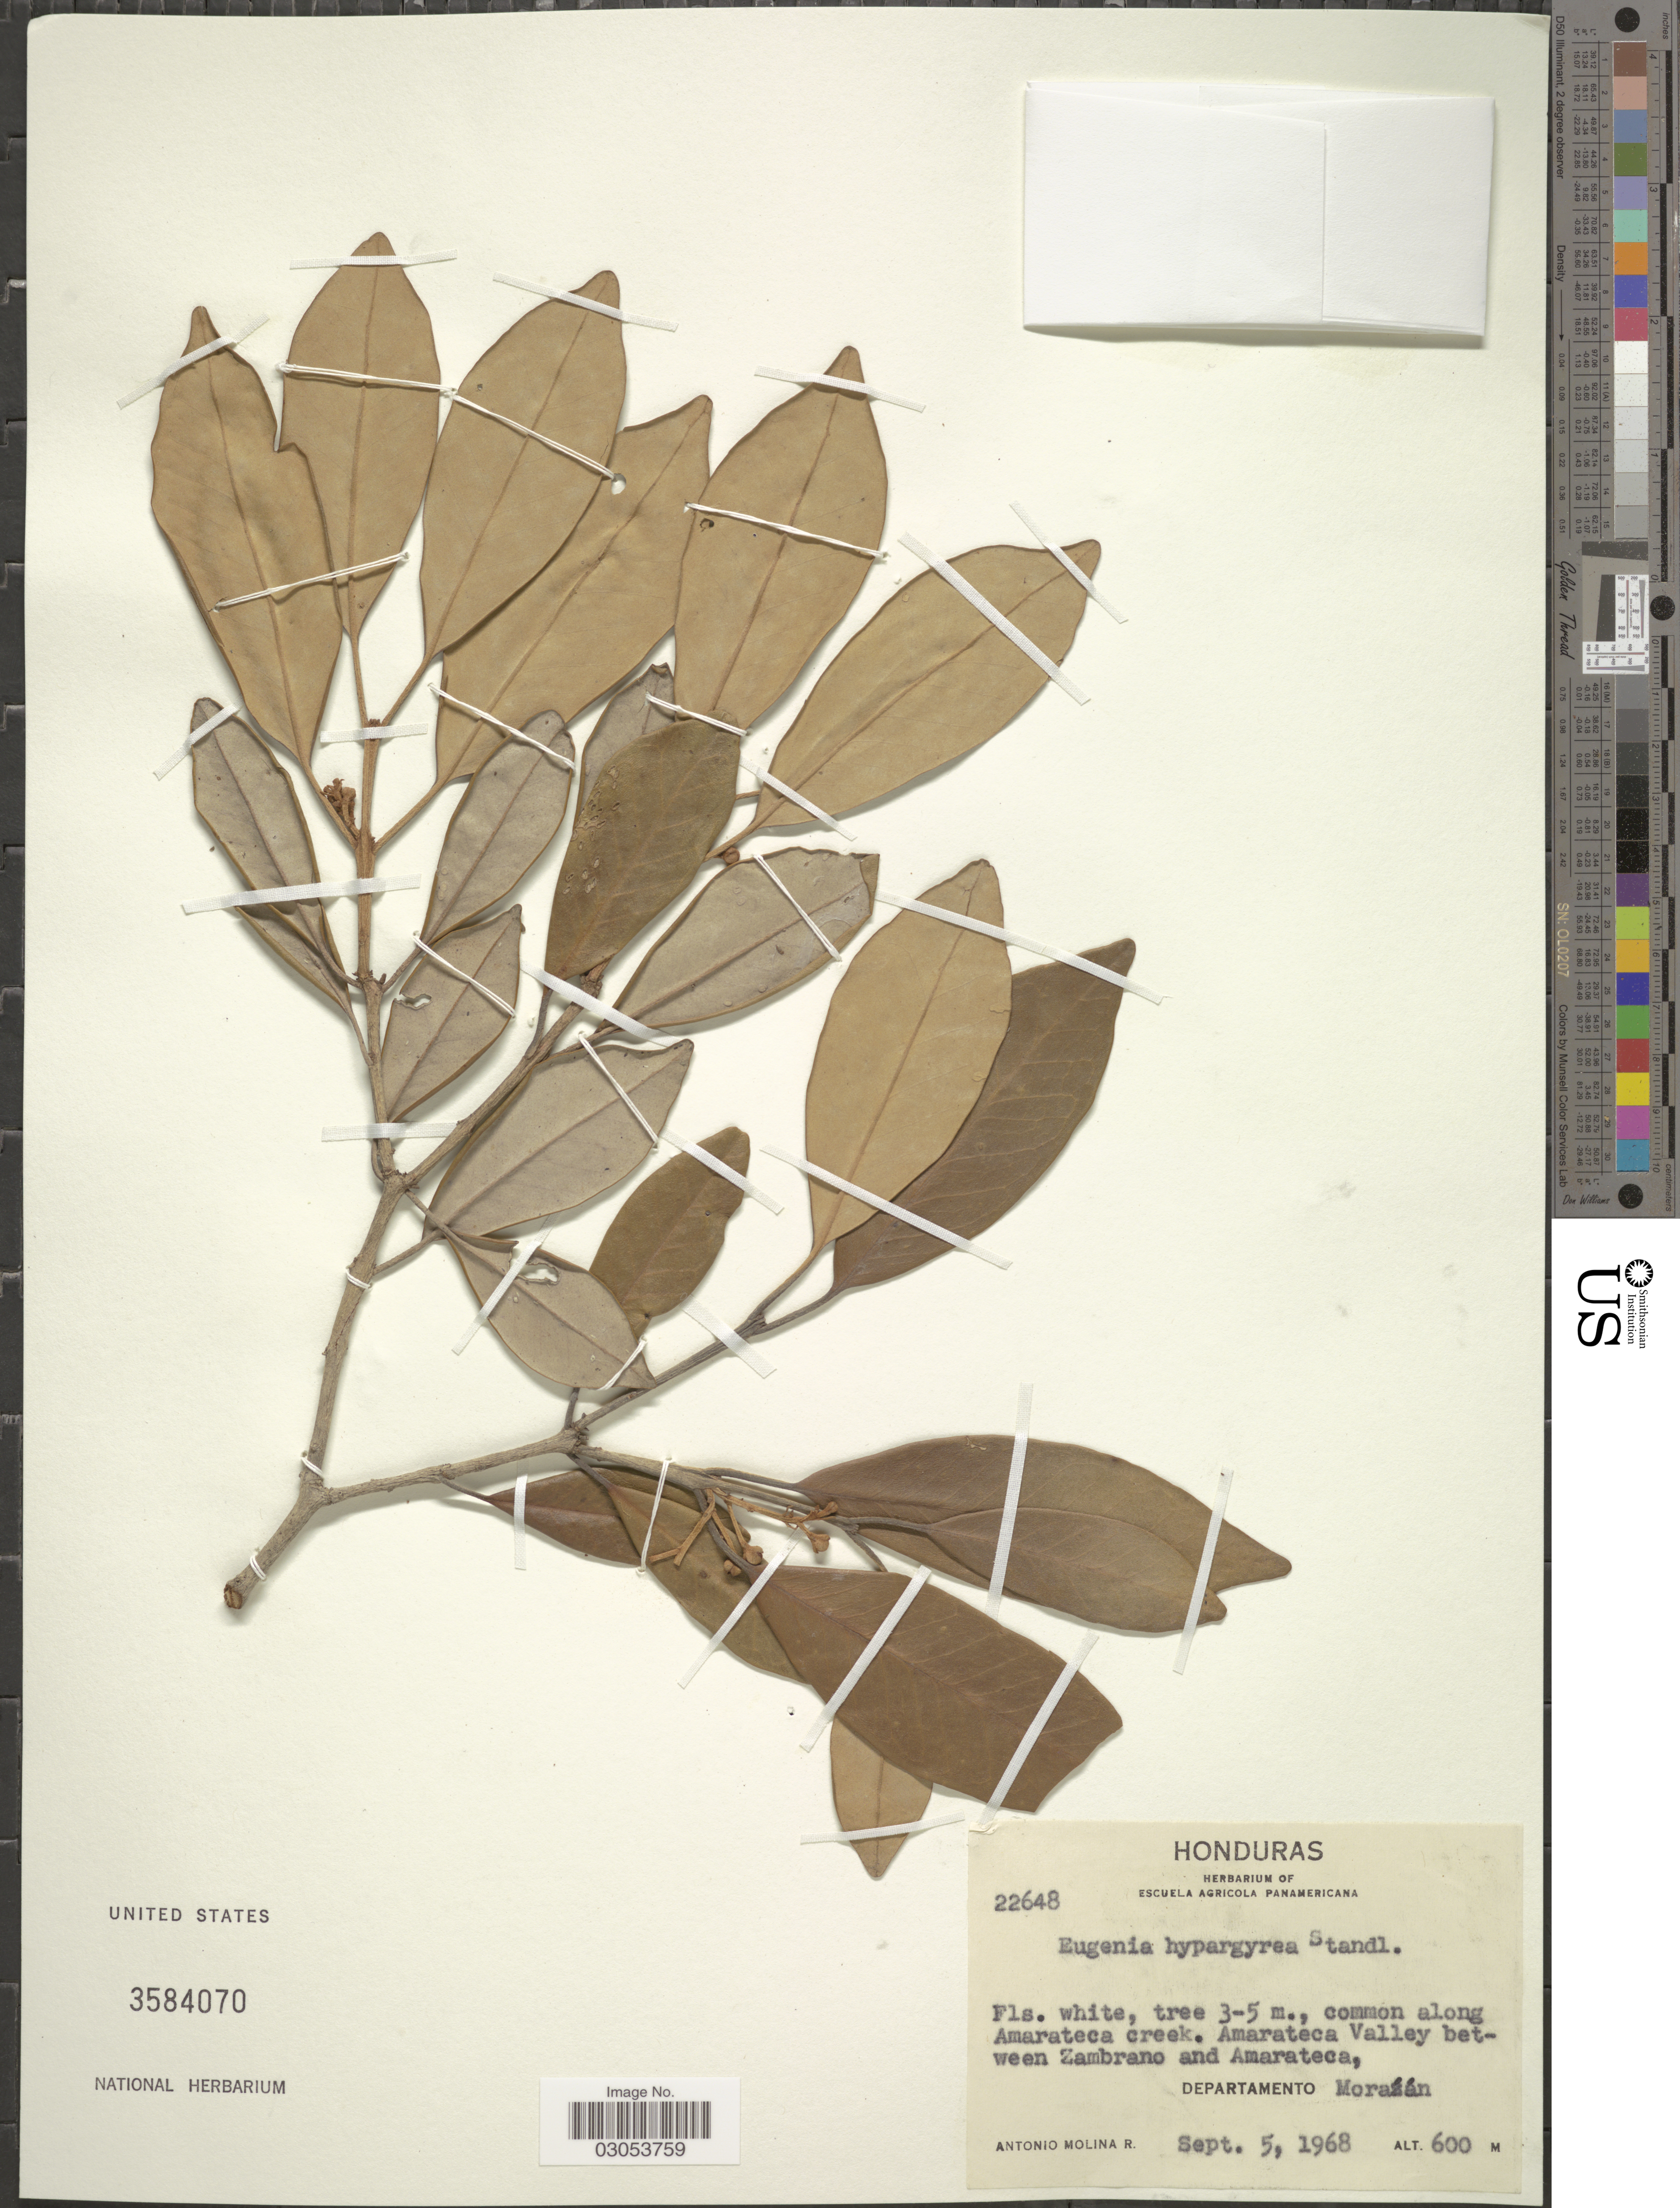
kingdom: Plantae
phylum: Tracheophyta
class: Magnoliopsida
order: Myrtales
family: Myrtaceae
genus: Eugenia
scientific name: Eugenia hypargyrea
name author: Standl.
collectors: A. Molina R.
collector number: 22648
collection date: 1968-09-05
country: Honduras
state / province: Fco. Morazán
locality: Common along Amarateca creek. Amarateca Valley between Zambrano and Amarateca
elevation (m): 600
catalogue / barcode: US 3584070